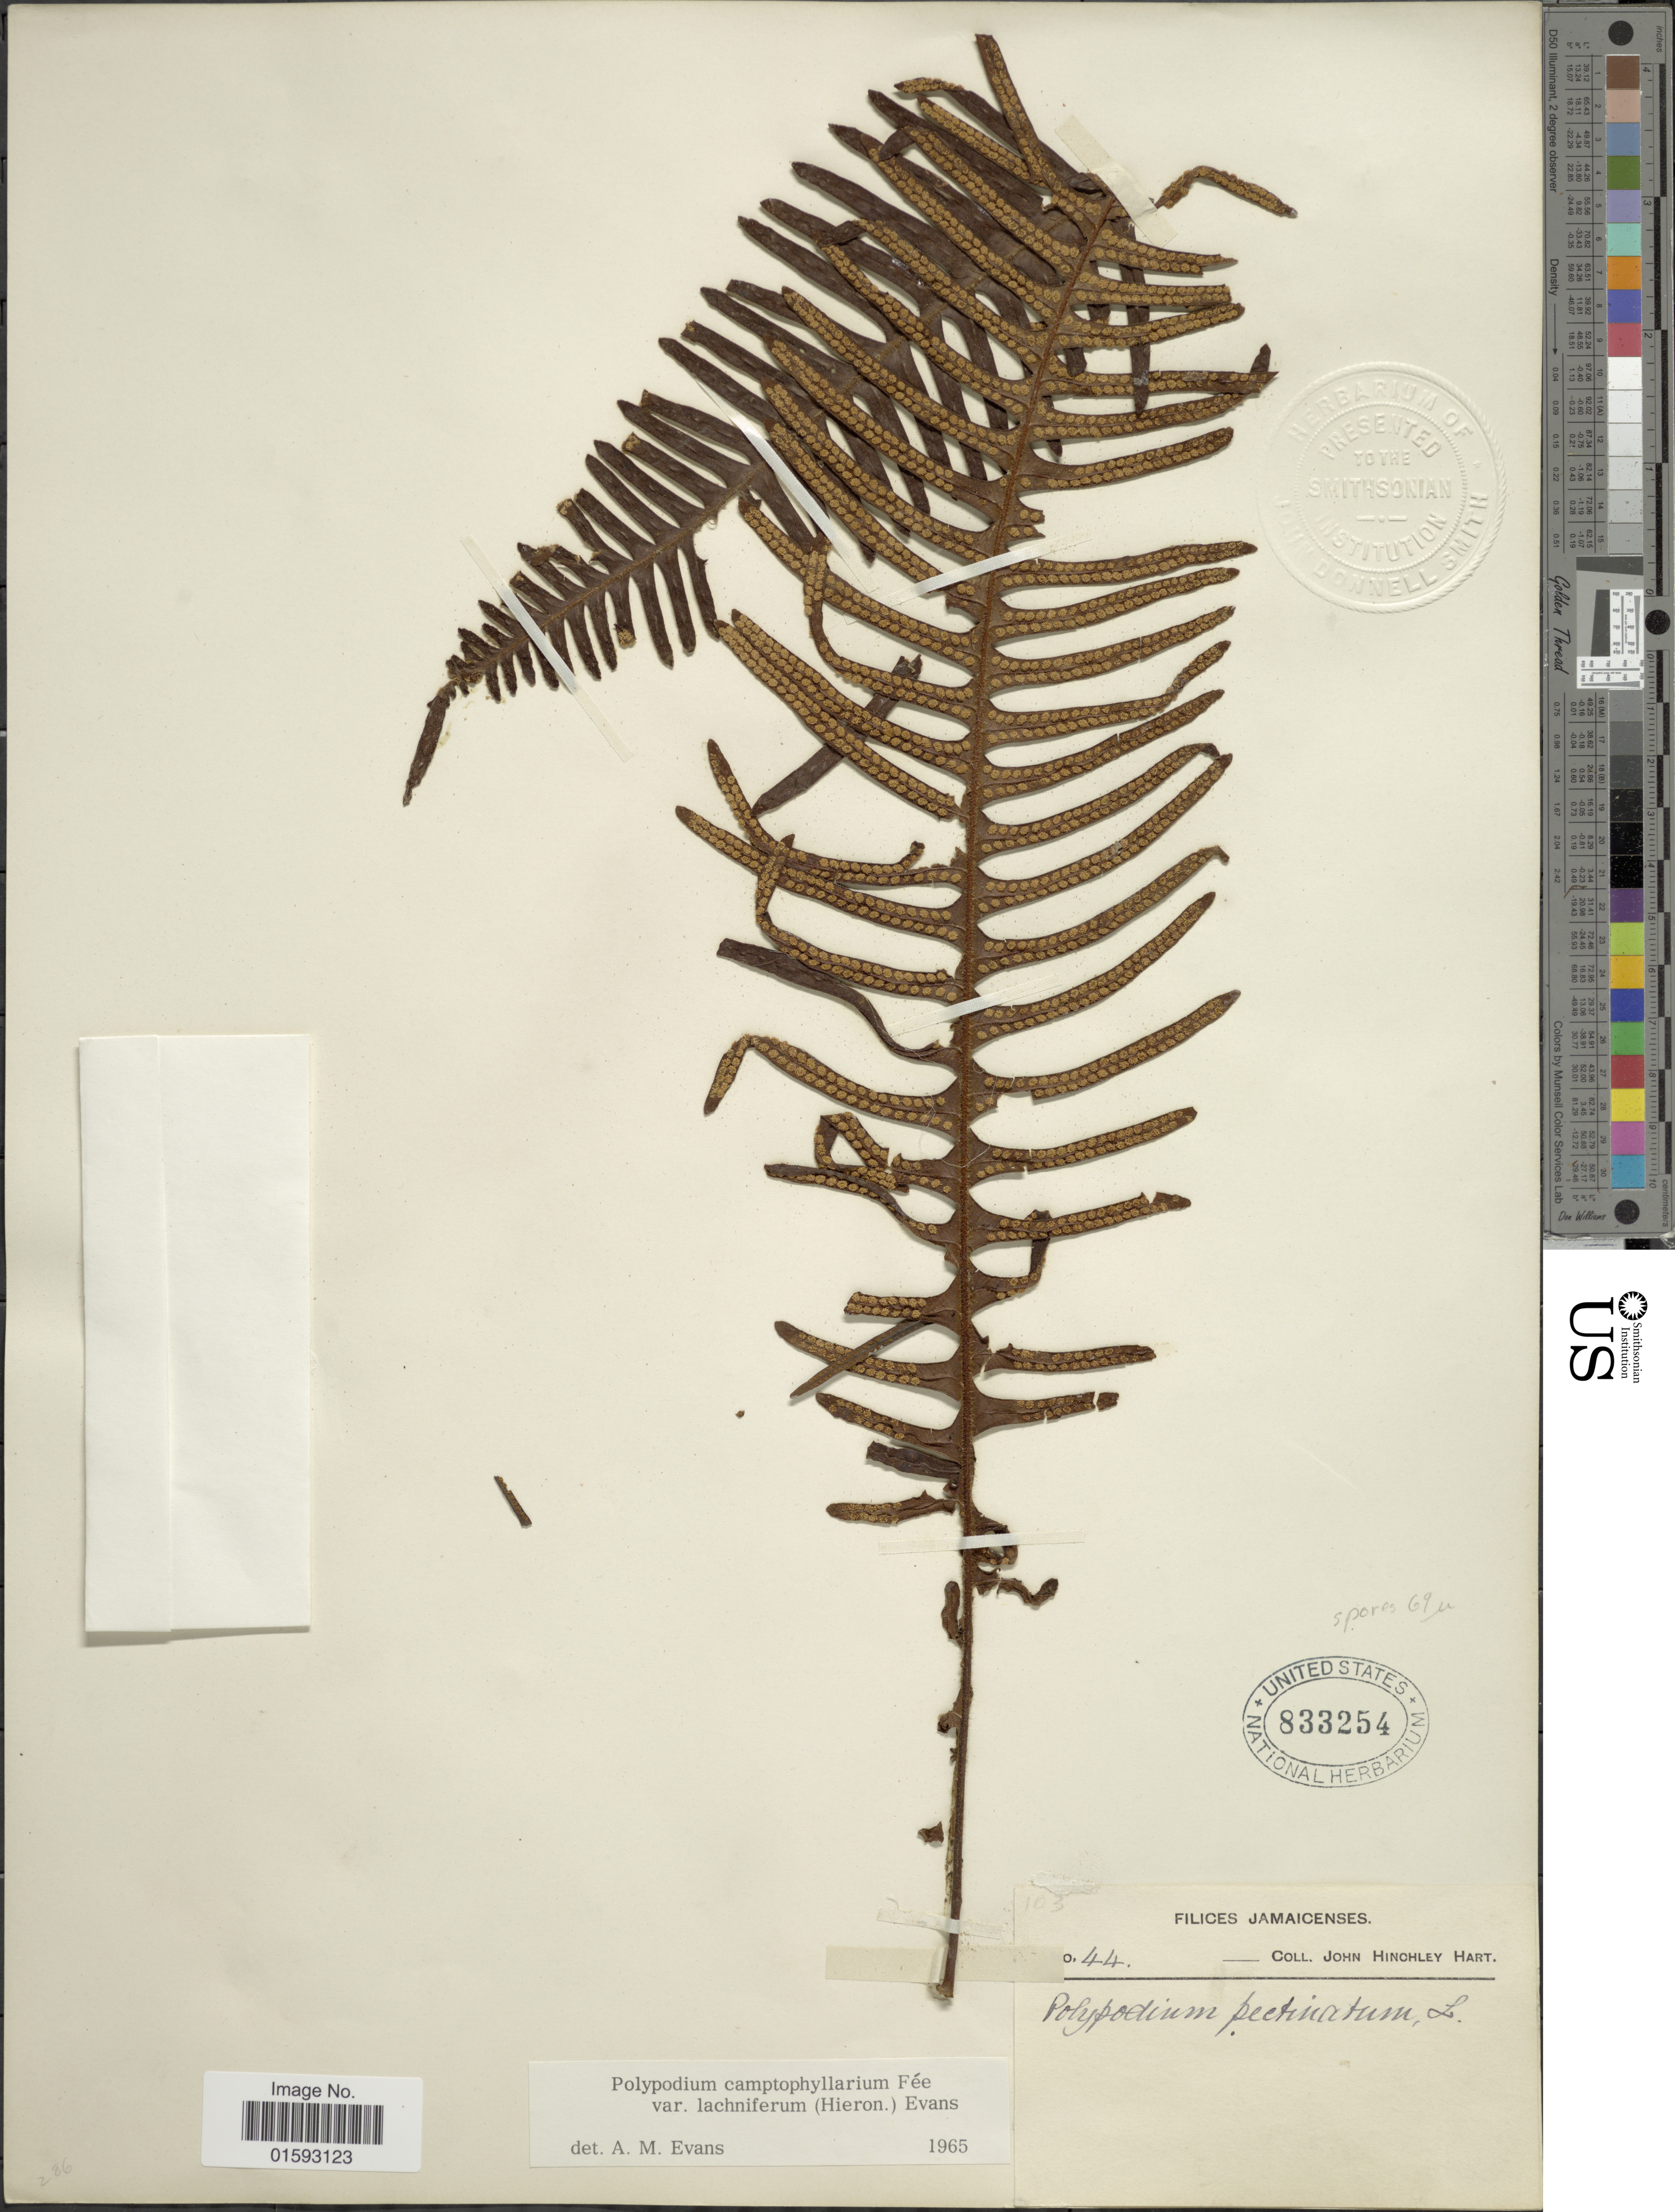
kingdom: Plantae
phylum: Tracheophyta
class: Polypodiopsida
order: Polypodiales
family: Polypodiaceae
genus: Pecluma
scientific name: Pecluma camptophyllaria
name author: (Fée) M.G. Price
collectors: J. H. Hart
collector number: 44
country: Jamaica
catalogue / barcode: US 833254